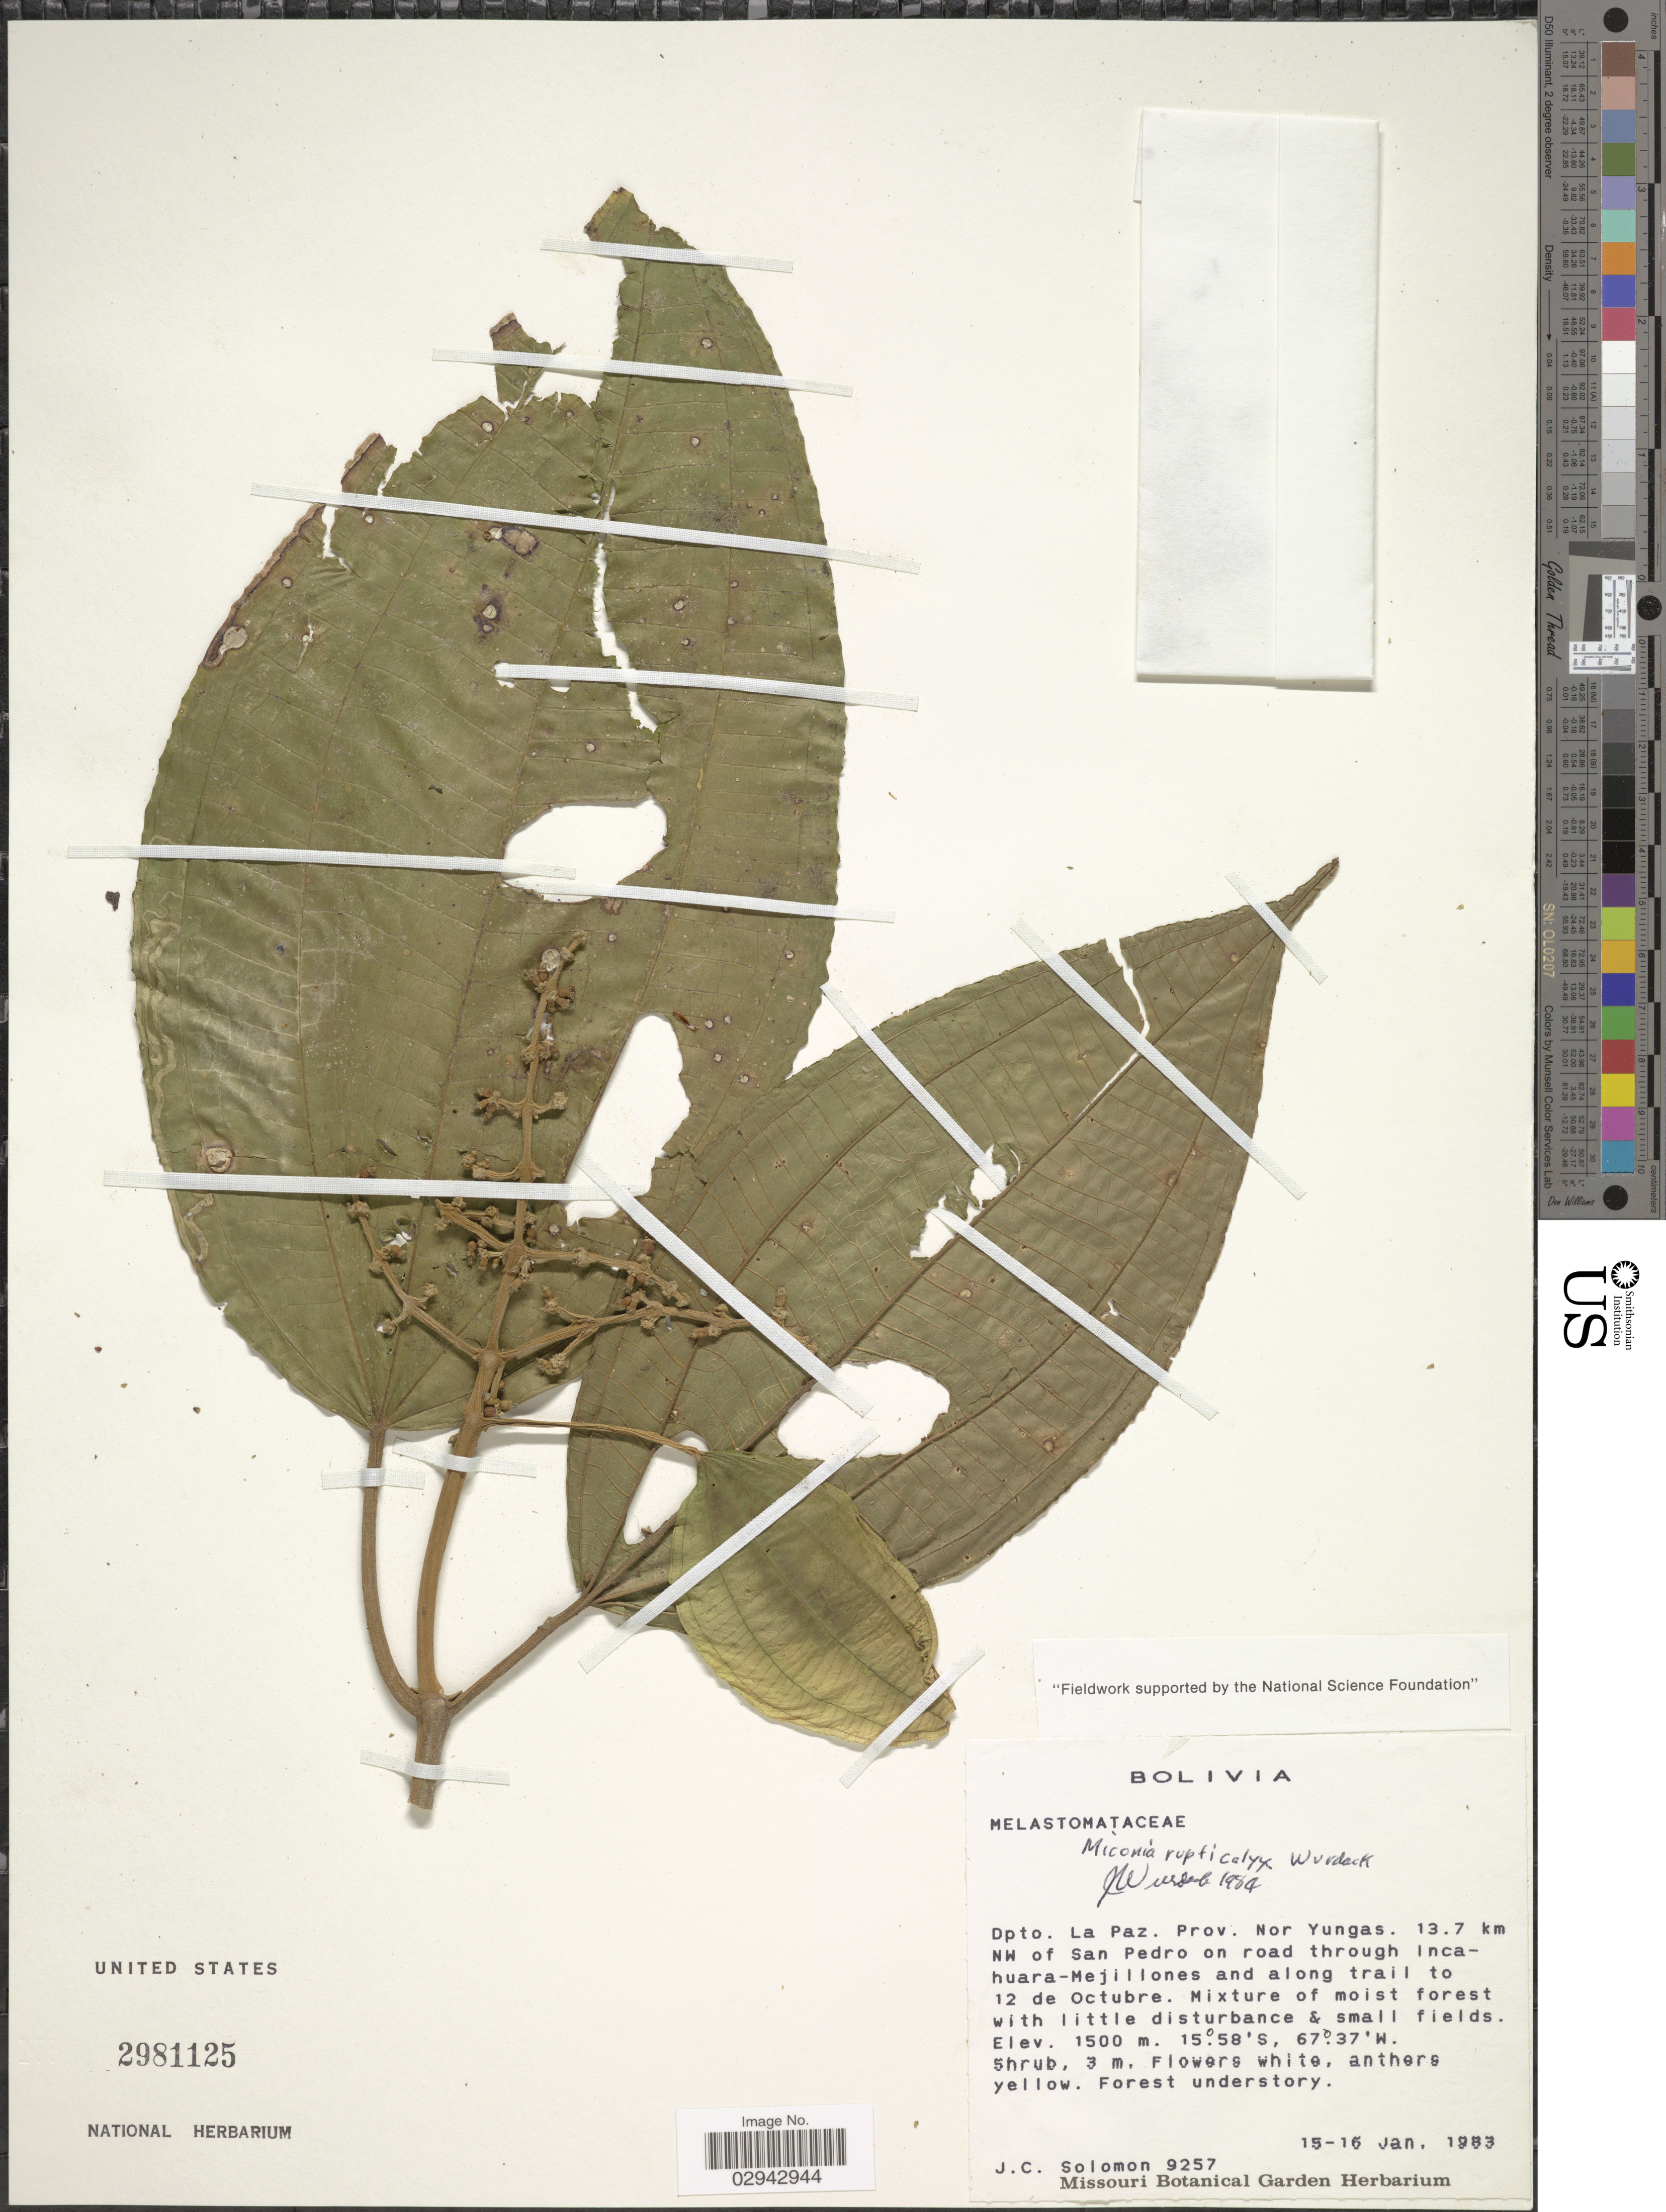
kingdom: Plantae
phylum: Tracheophyta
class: Magnoliopsida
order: Myrtales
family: Melastomataceae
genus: Miconia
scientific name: Miconia rupticalyx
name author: Wurdack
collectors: J. C. Solomon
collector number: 9257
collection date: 1983-01-15/1983-01-16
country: Bolivia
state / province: La Paz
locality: Dpto. La Paz. Prov. Nor Yungas. 13.7 km NW of San Pedro on road through Incahuara-Mejillones and along trail to 12 de Octubre.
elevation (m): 1500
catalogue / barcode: US 2981125